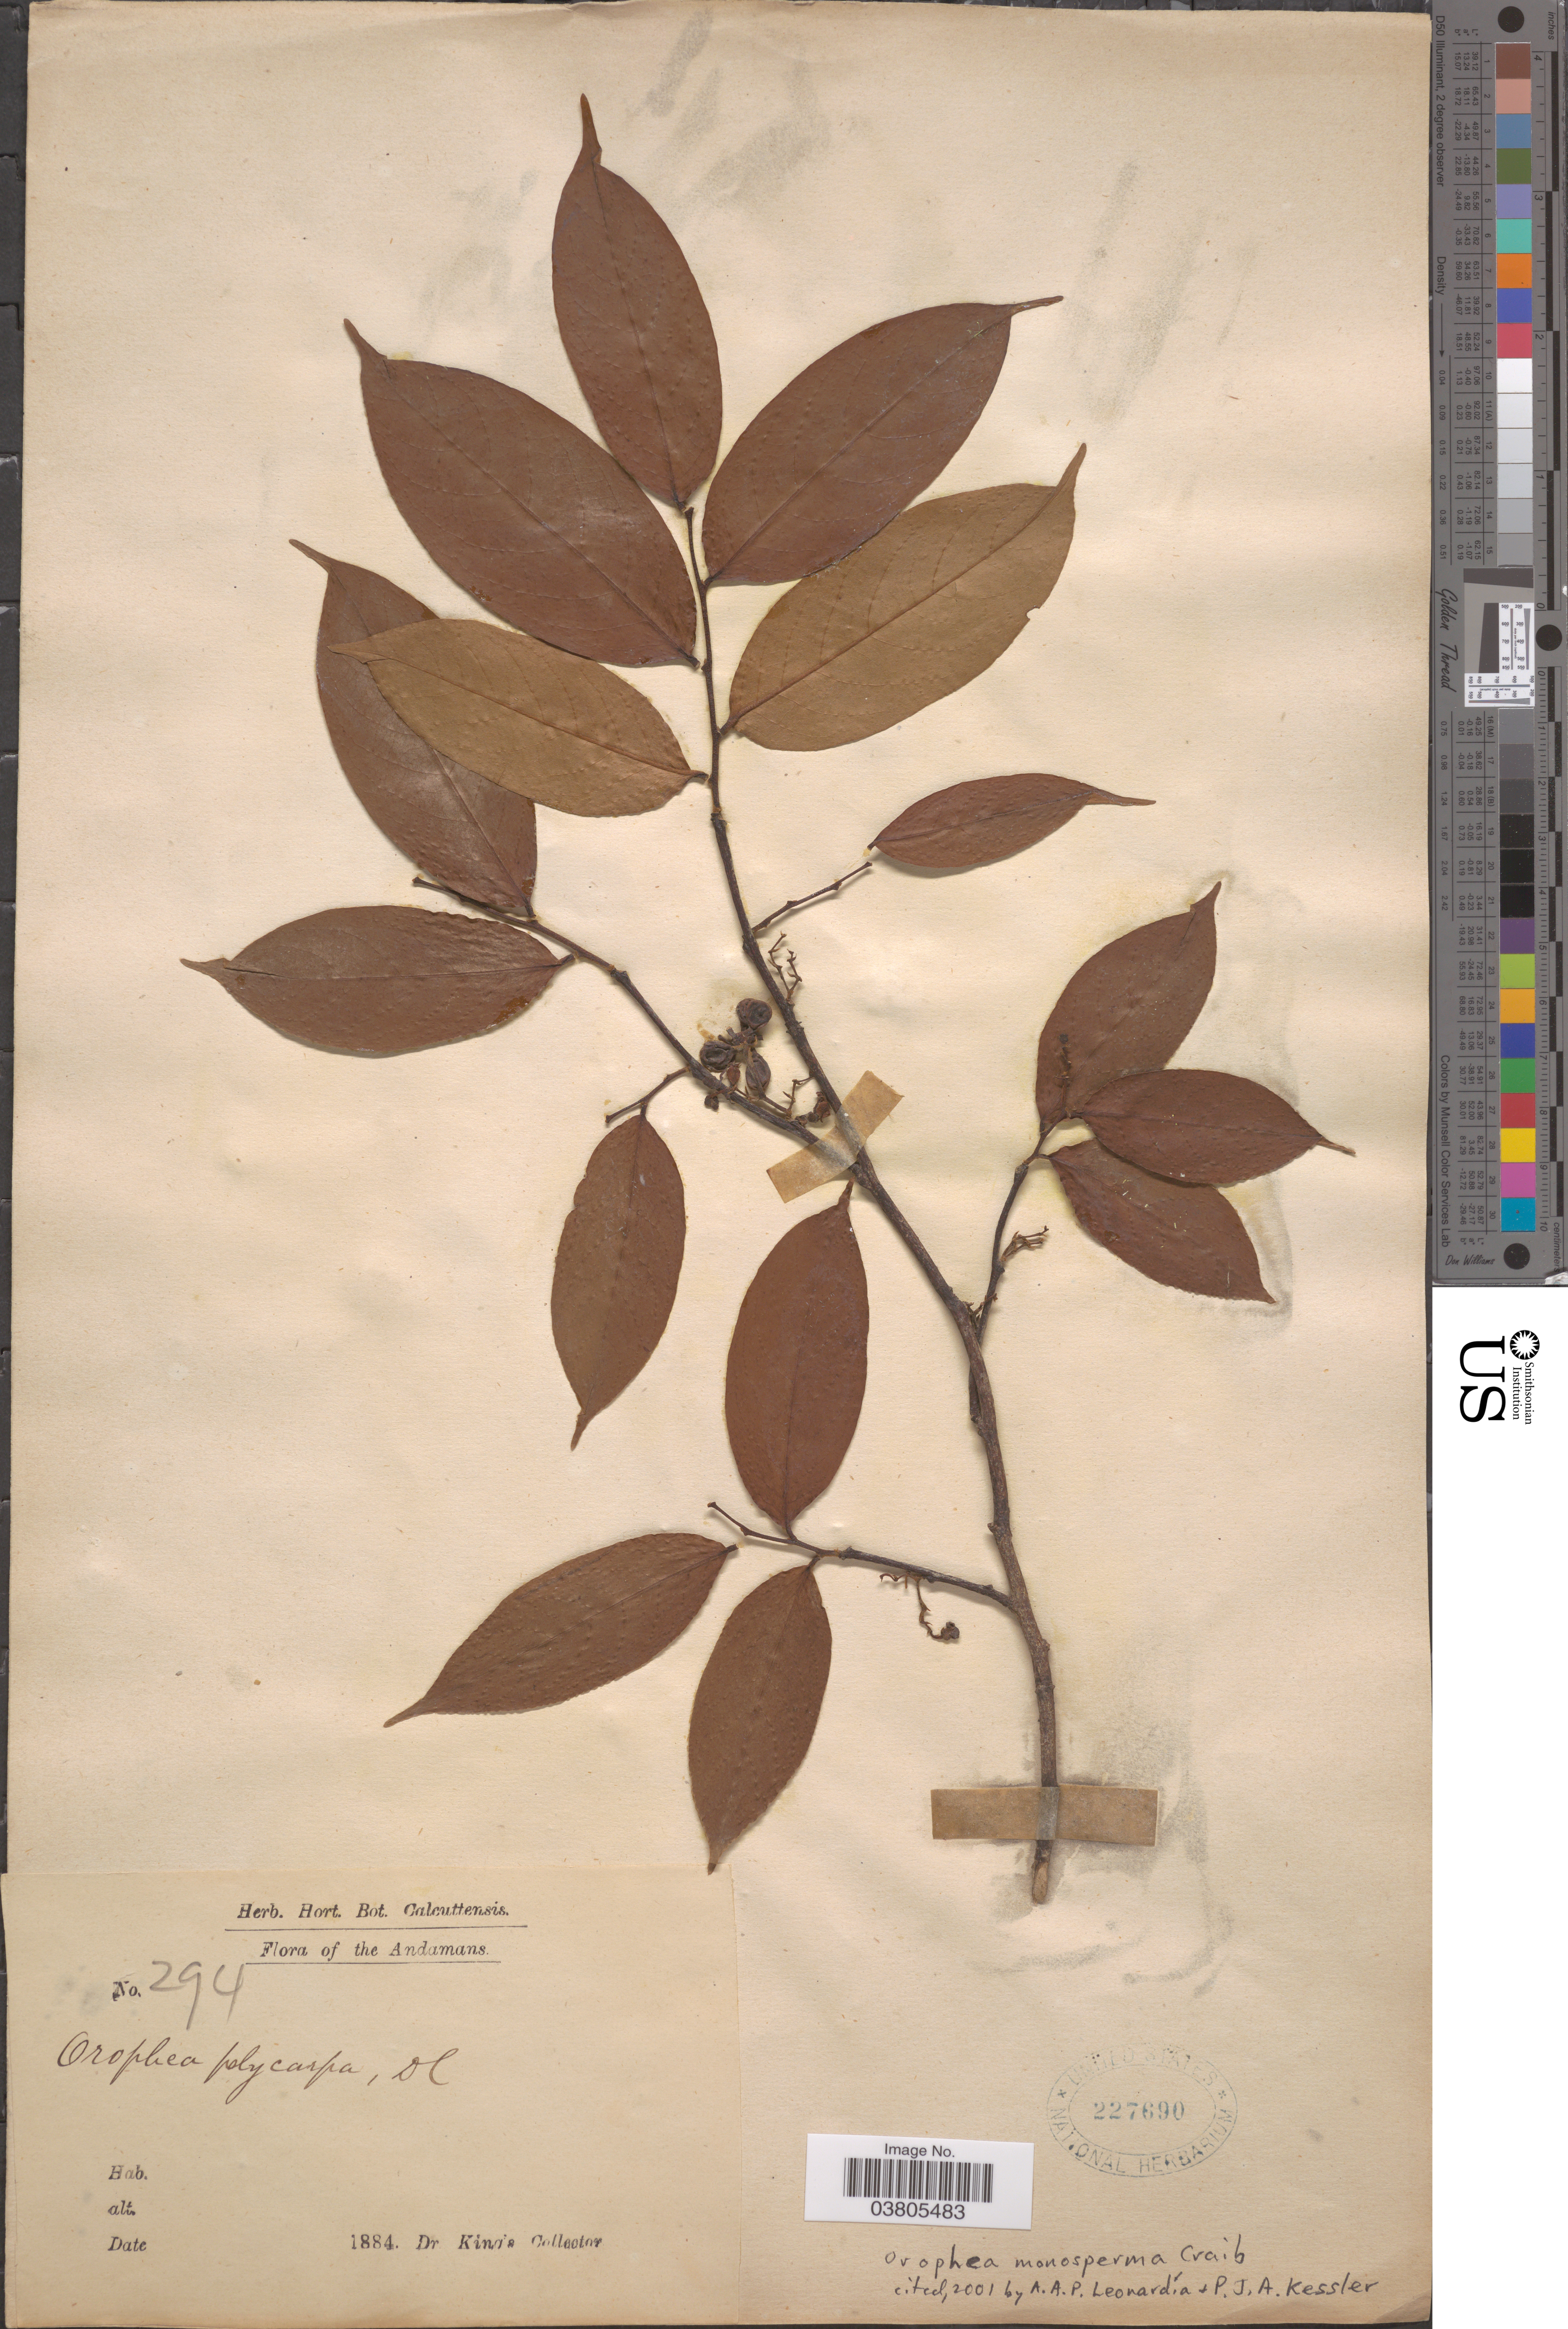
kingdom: Plantae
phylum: Tracheophyta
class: Magnoliopsida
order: Magnoliales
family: Annonaceae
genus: Orophea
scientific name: Orophea monosperma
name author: Craib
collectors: Dr. King's collector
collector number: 294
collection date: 1884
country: India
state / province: Andaman and Nicobar Islands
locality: Andamans.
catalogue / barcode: US 227690